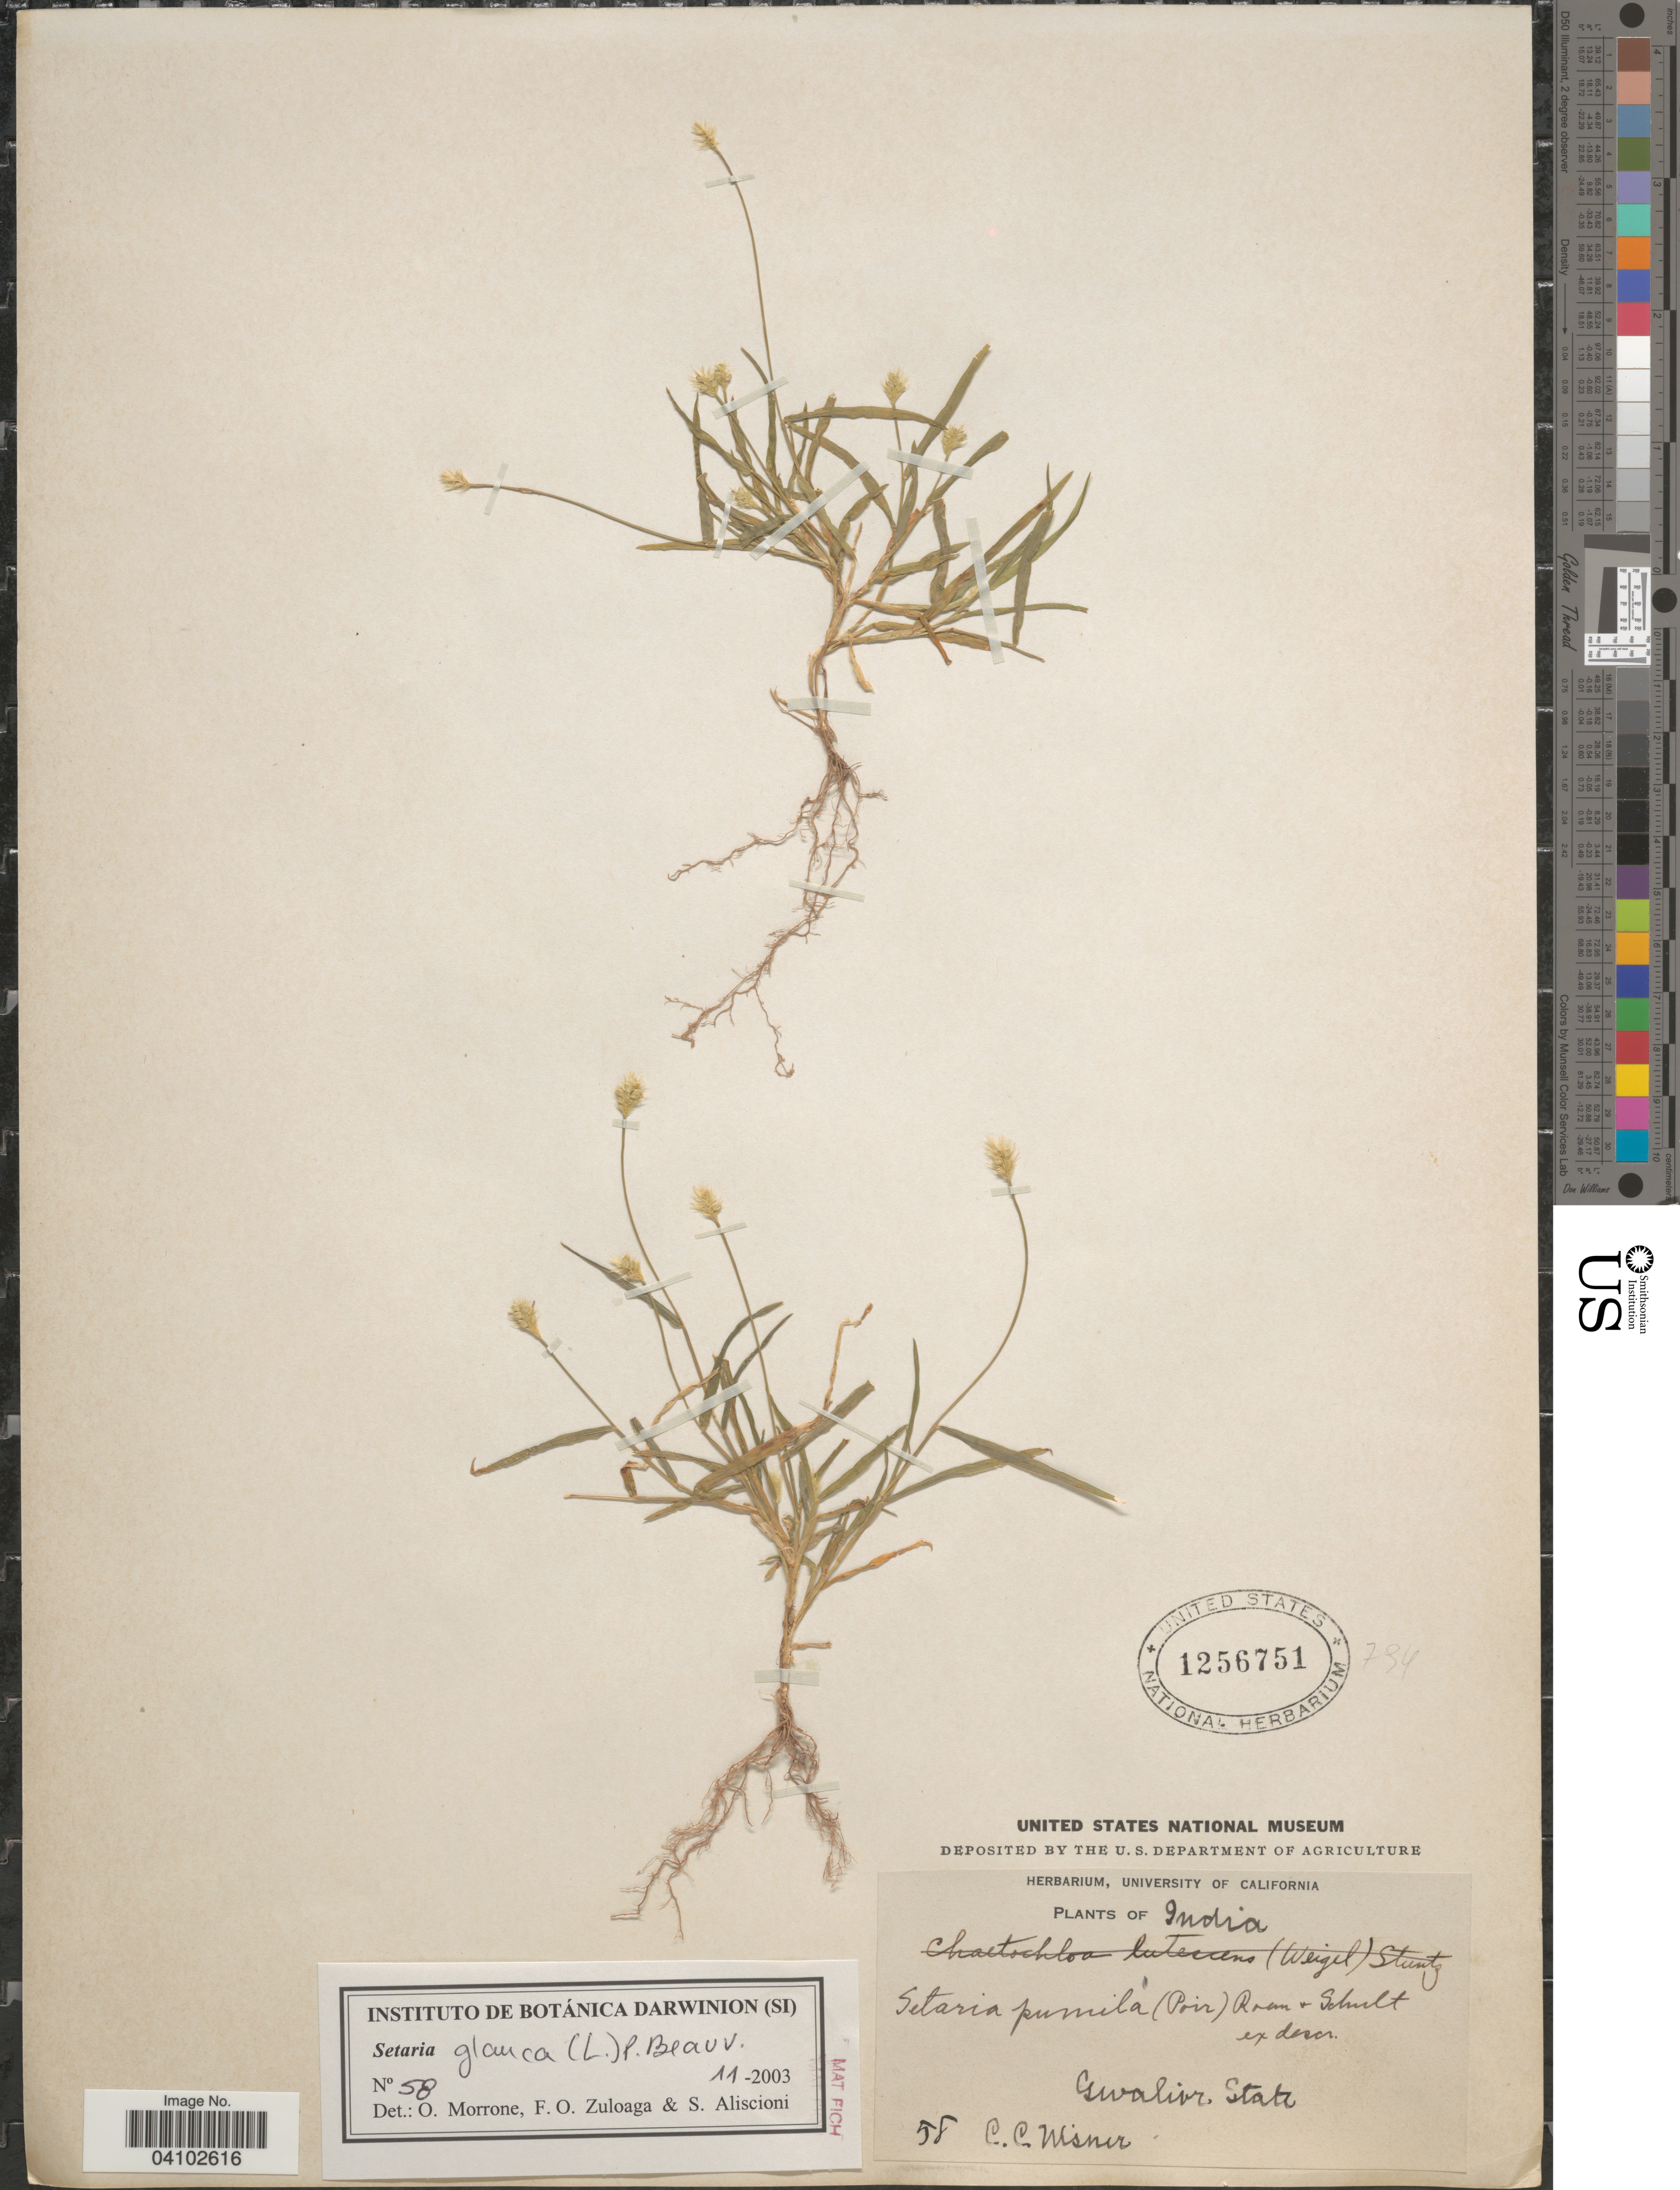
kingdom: Plantae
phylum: Tracheophyta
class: Liliopsida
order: Poales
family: Poaceae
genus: Cenchrus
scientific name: Cenchrus americanus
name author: (L.) Morrone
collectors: C. Wisner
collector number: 58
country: India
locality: Gwalior State.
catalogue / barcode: US 1256751